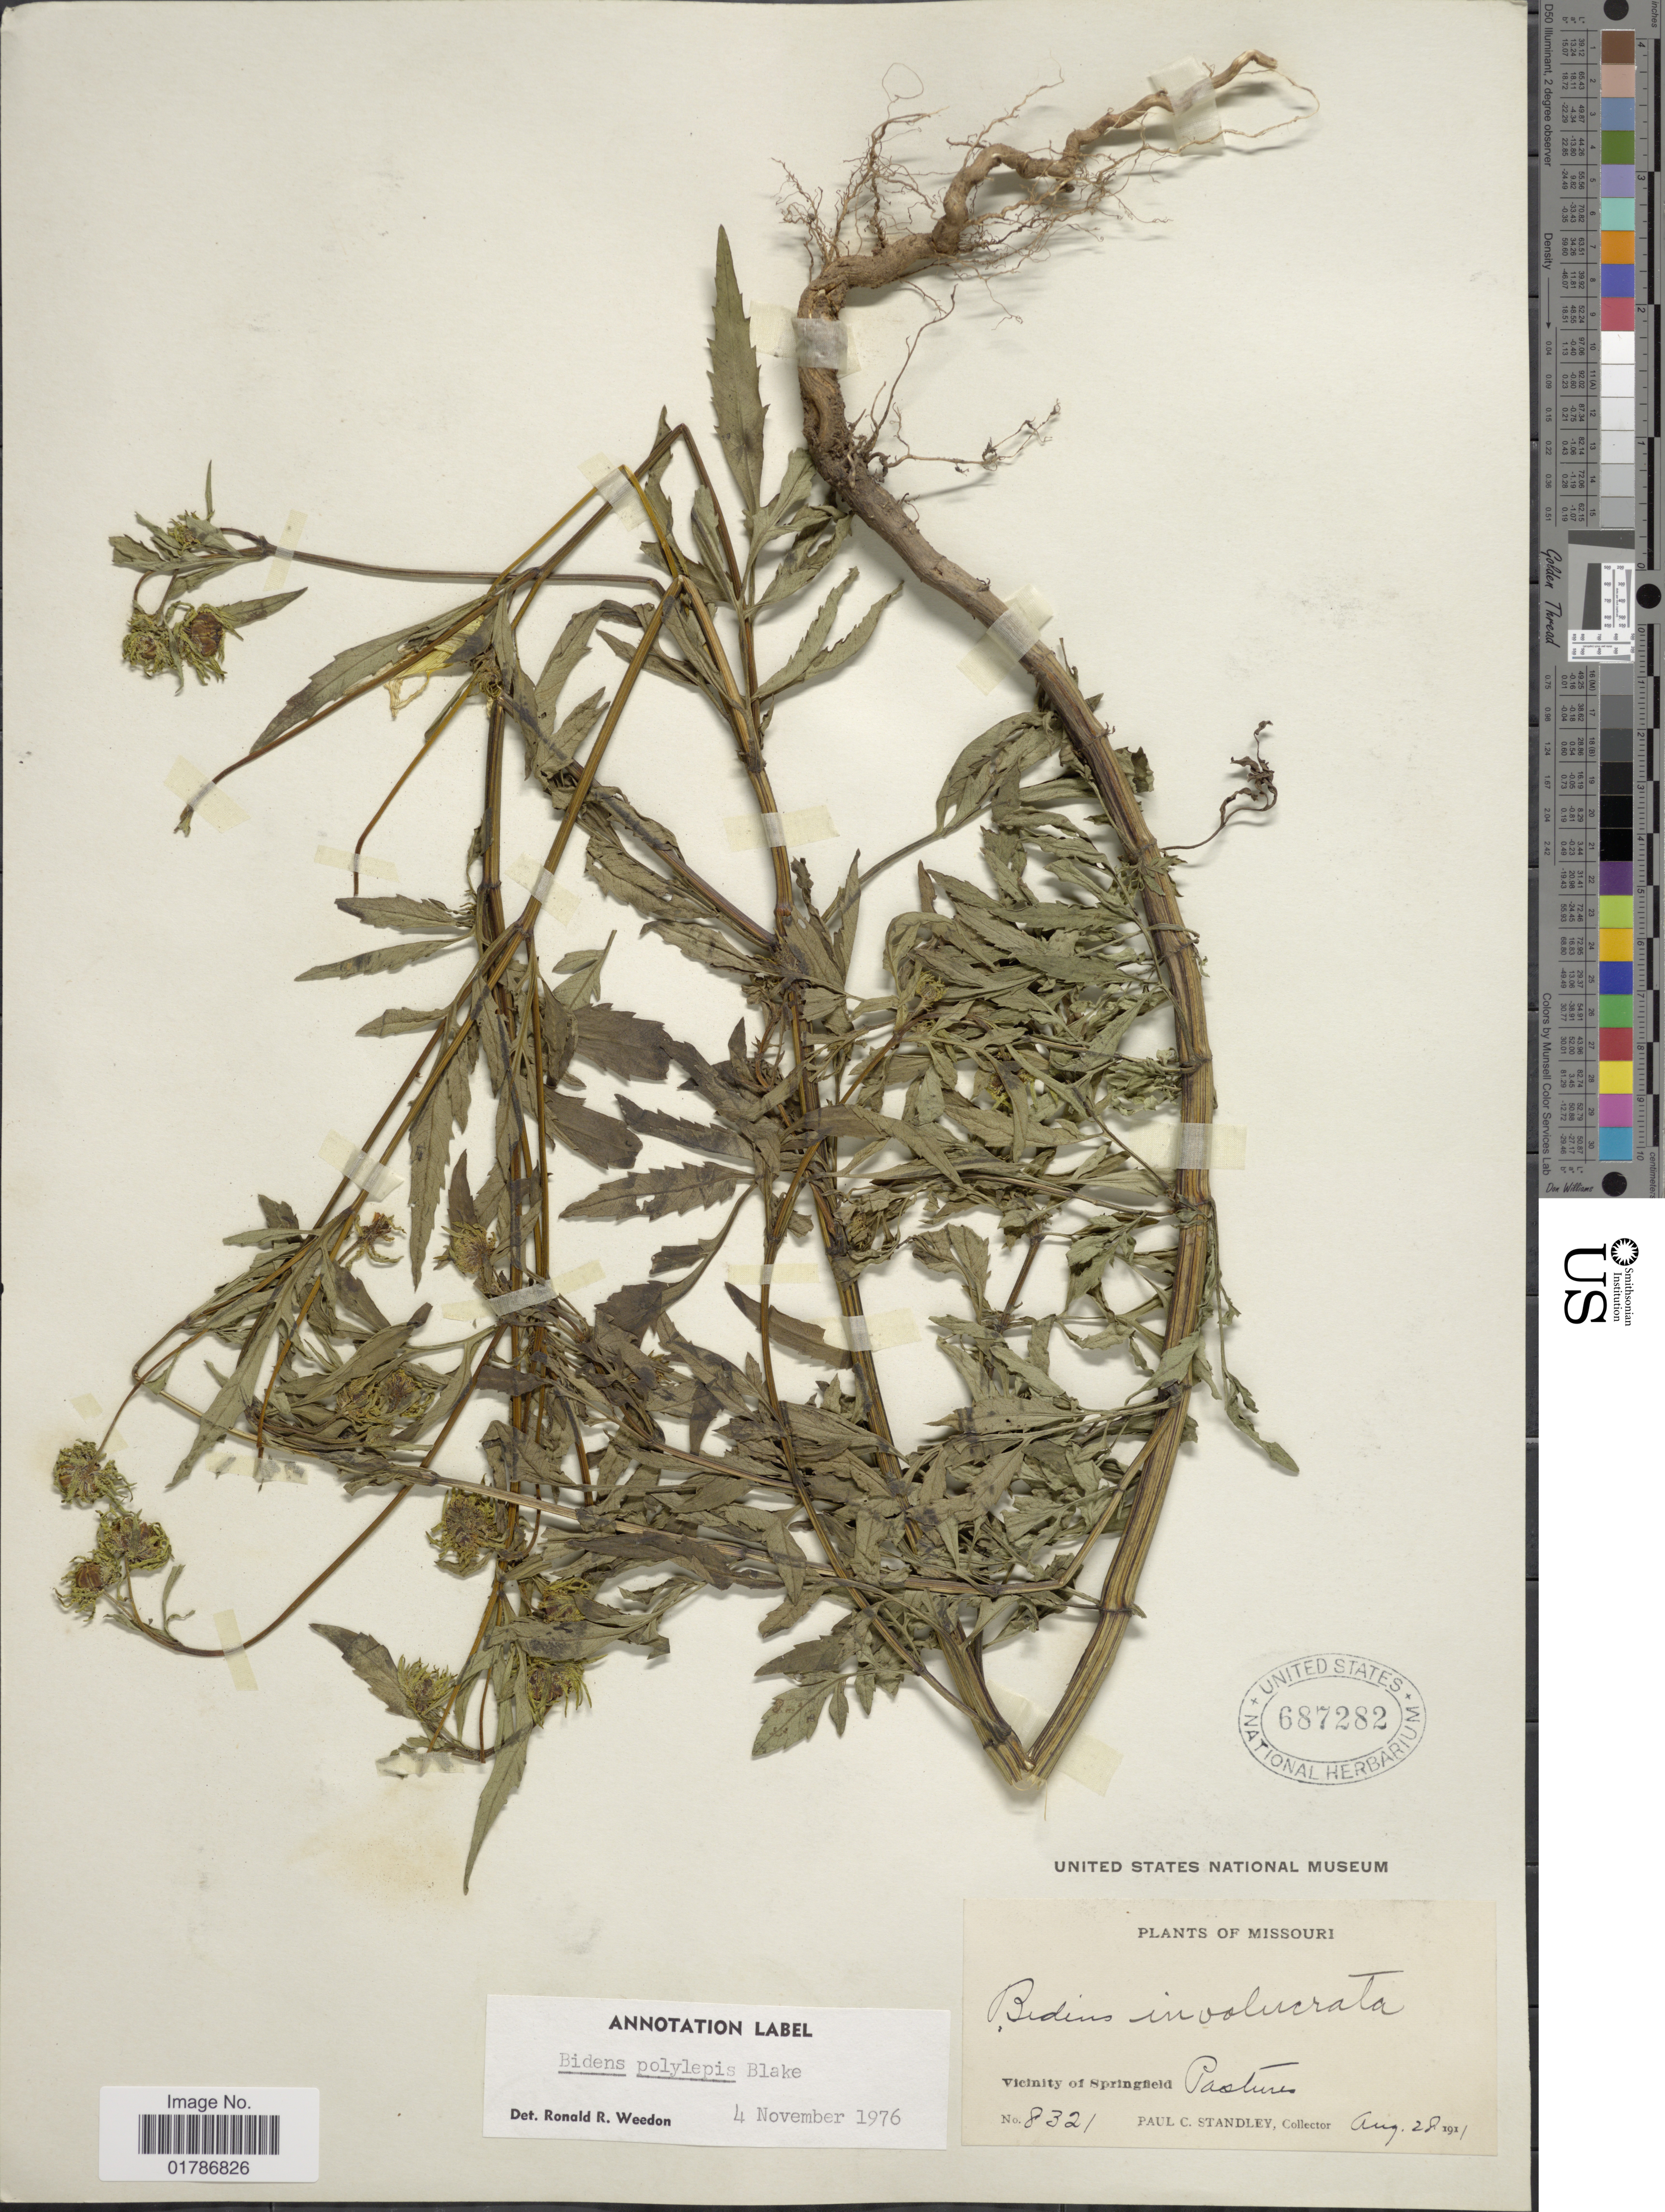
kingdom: Plantae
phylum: Tracheophyta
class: Magnoliopsida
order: Asterales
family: Asteraceae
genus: Bidens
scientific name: Bidens polylepis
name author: S.F. Blake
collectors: P. C. Standley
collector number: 8321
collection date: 1911-08-28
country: United States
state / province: Missouri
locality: Vicinity of Springfield, Pastures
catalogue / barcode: US 687282